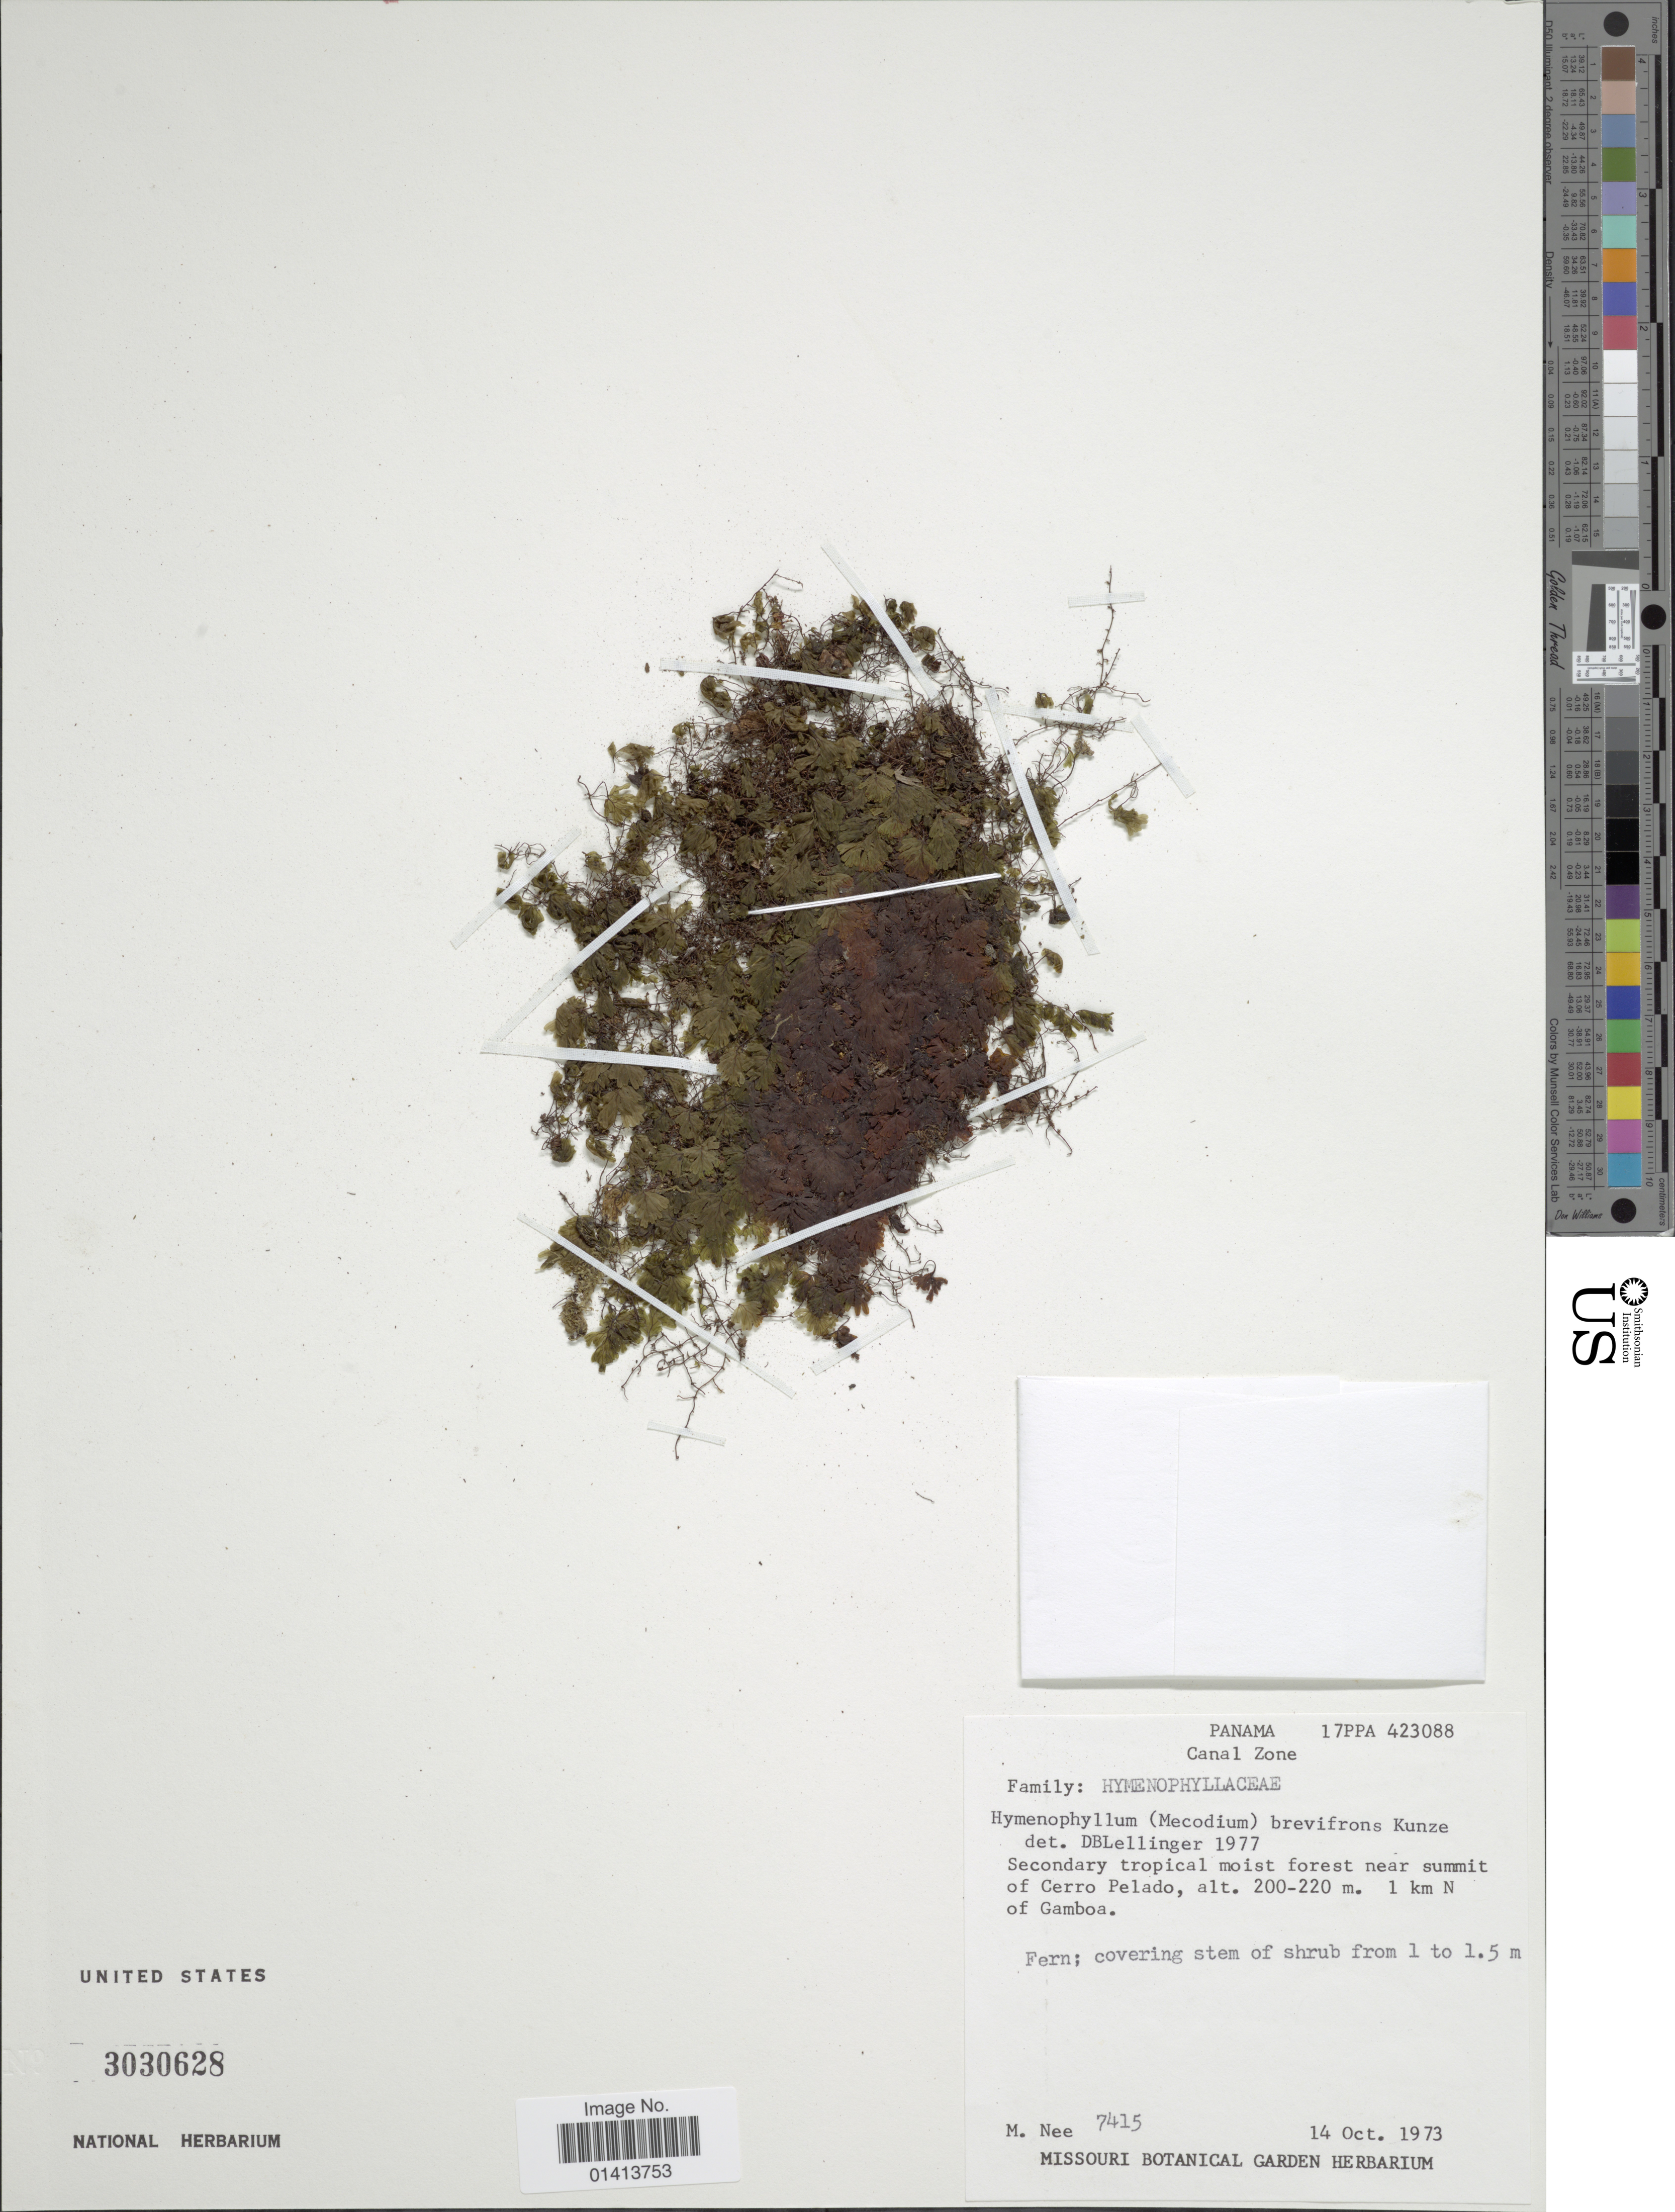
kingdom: Plantae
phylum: Tracheophyta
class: Polypodiopsida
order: Hymenophyllales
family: Hymenophyllaceae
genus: Hymenophyllum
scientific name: Hymenophyllum brevifrons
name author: Kunze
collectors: M. Nee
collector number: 7415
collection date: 1973-10-14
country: Panama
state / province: Colón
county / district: Canal Zone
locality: Canal Zone, Secondary tropical moist forest near summit of Cerro Pelado, 1 km N of Gamboa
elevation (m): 200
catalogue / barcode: US 3030628